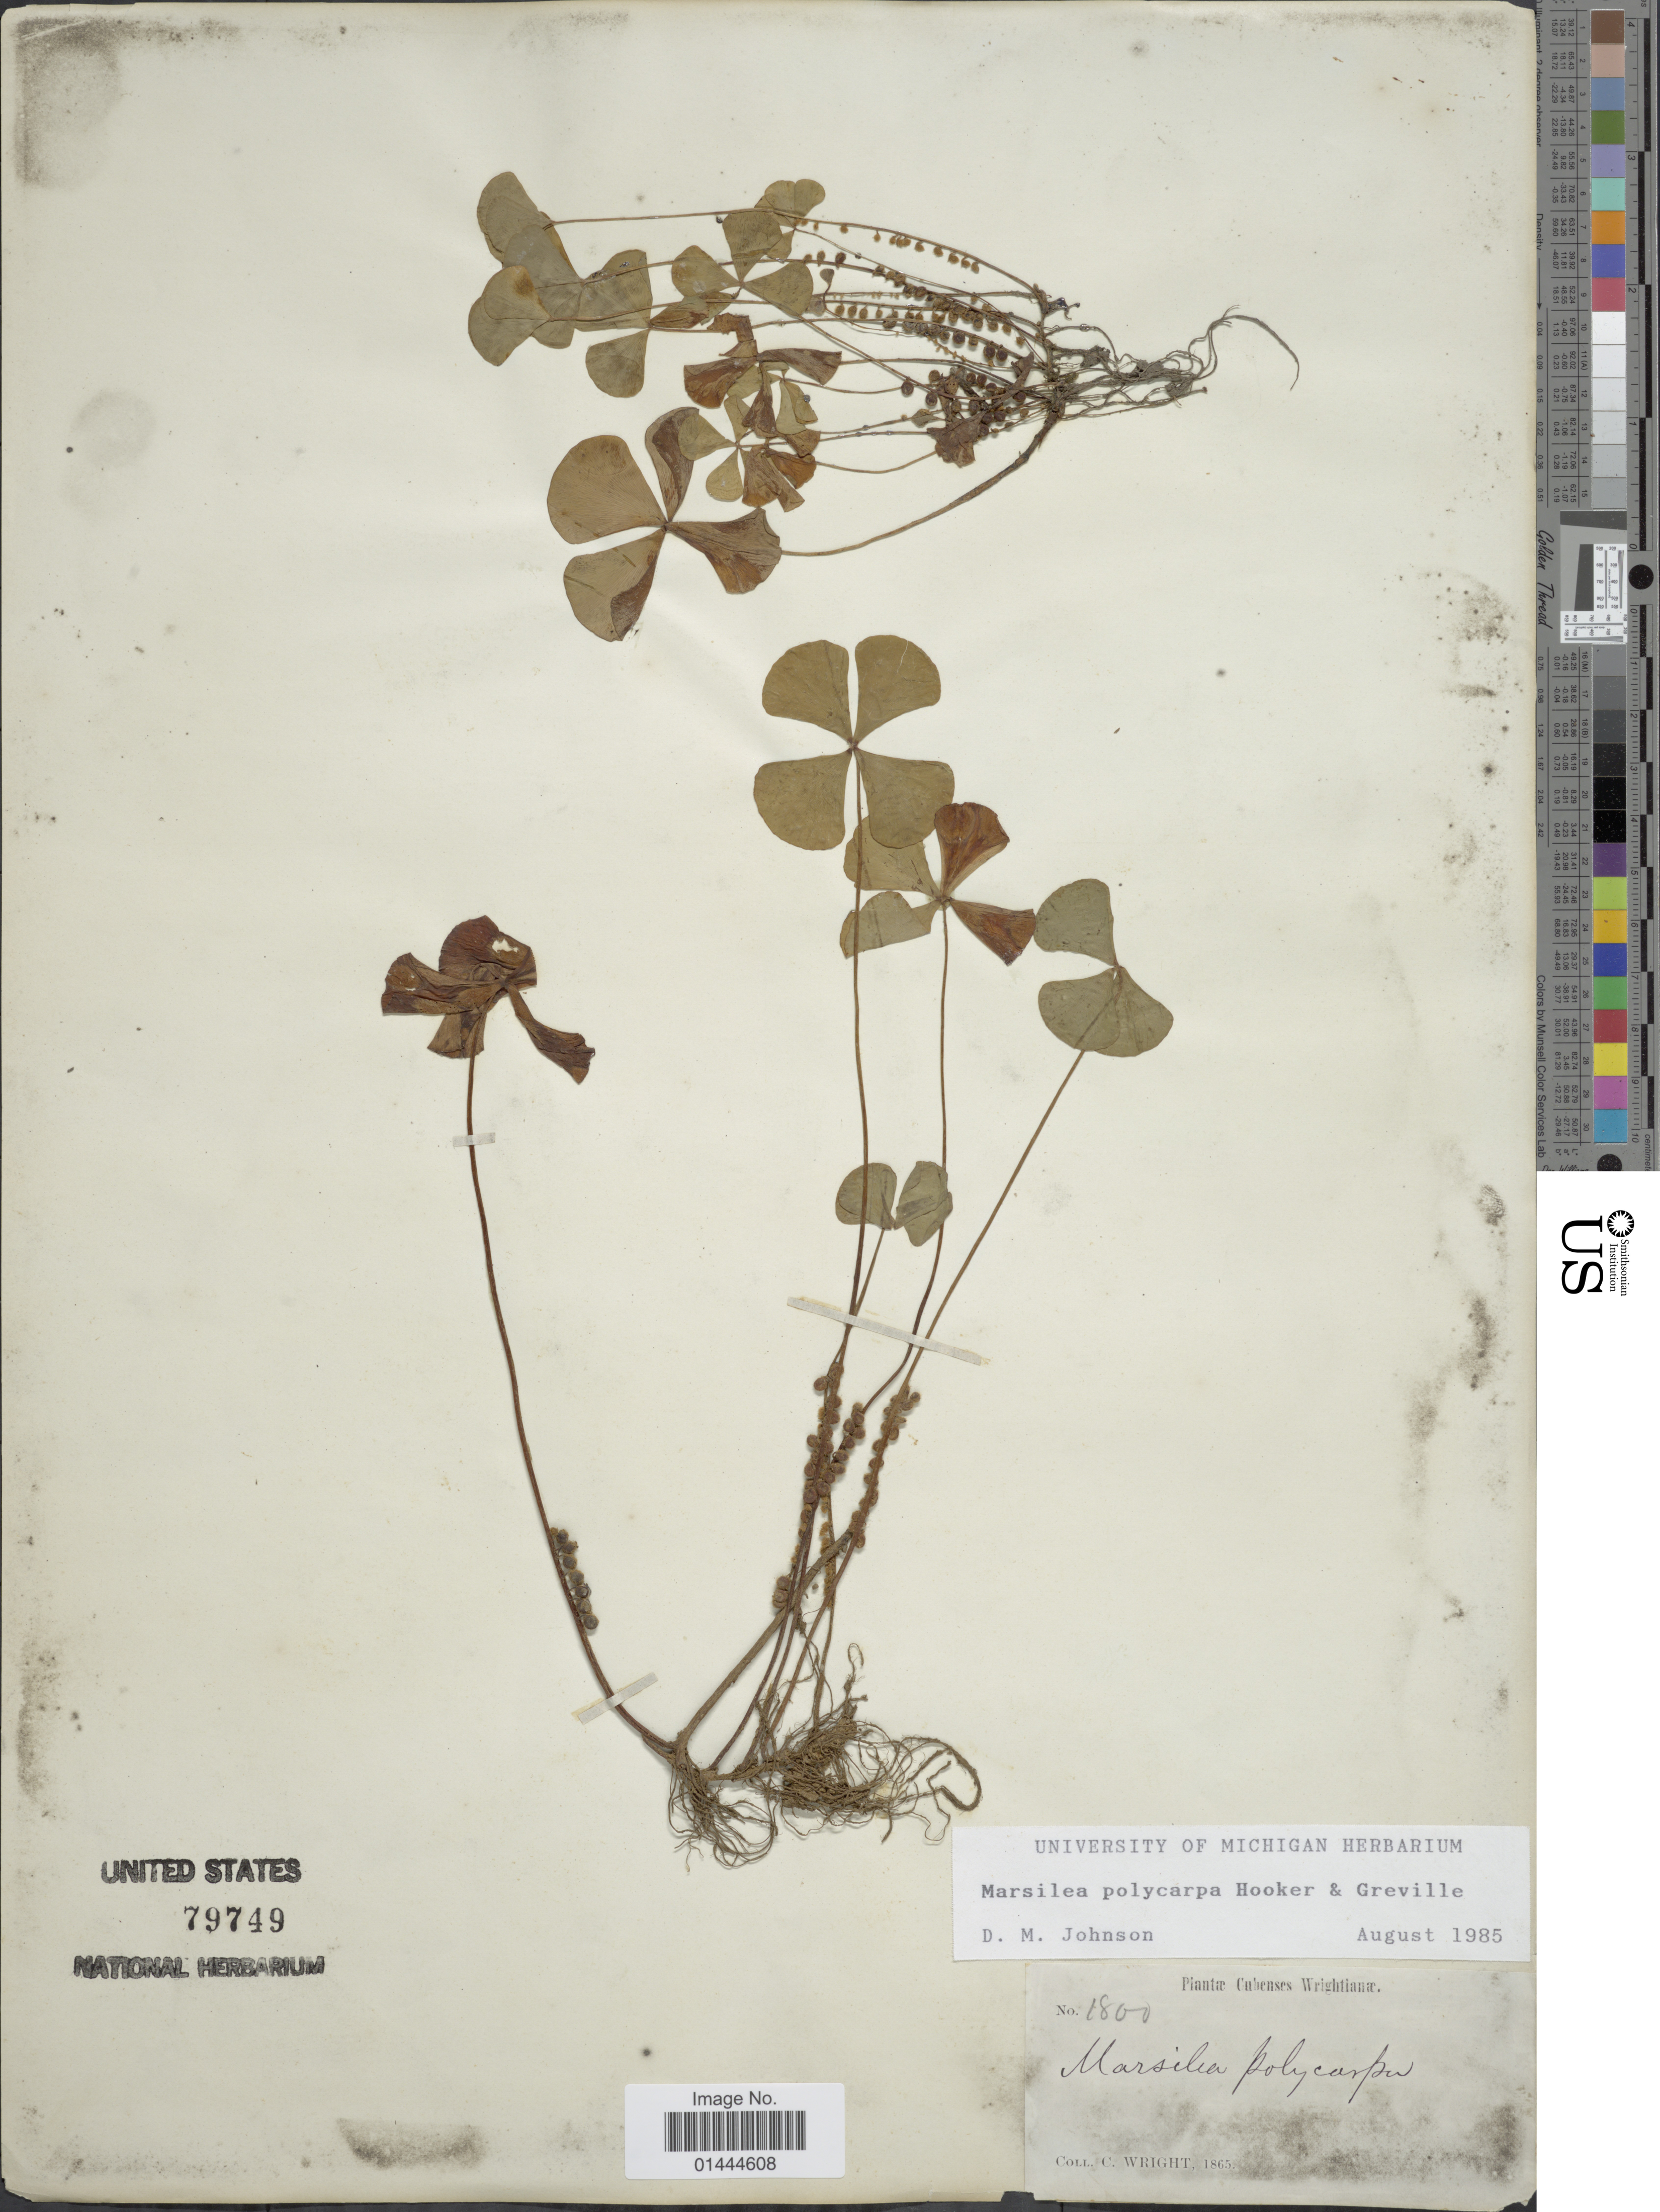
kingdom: Plantae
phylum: Tracheophyta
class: Polypodiopsida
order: Salviniales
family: Marsileaceae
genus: Marsilea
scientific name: Marsilea polycarpa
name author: Hook. & Grev.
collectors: C. Wright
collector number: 1800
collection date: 1865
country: Cuba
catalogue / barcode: US 79749